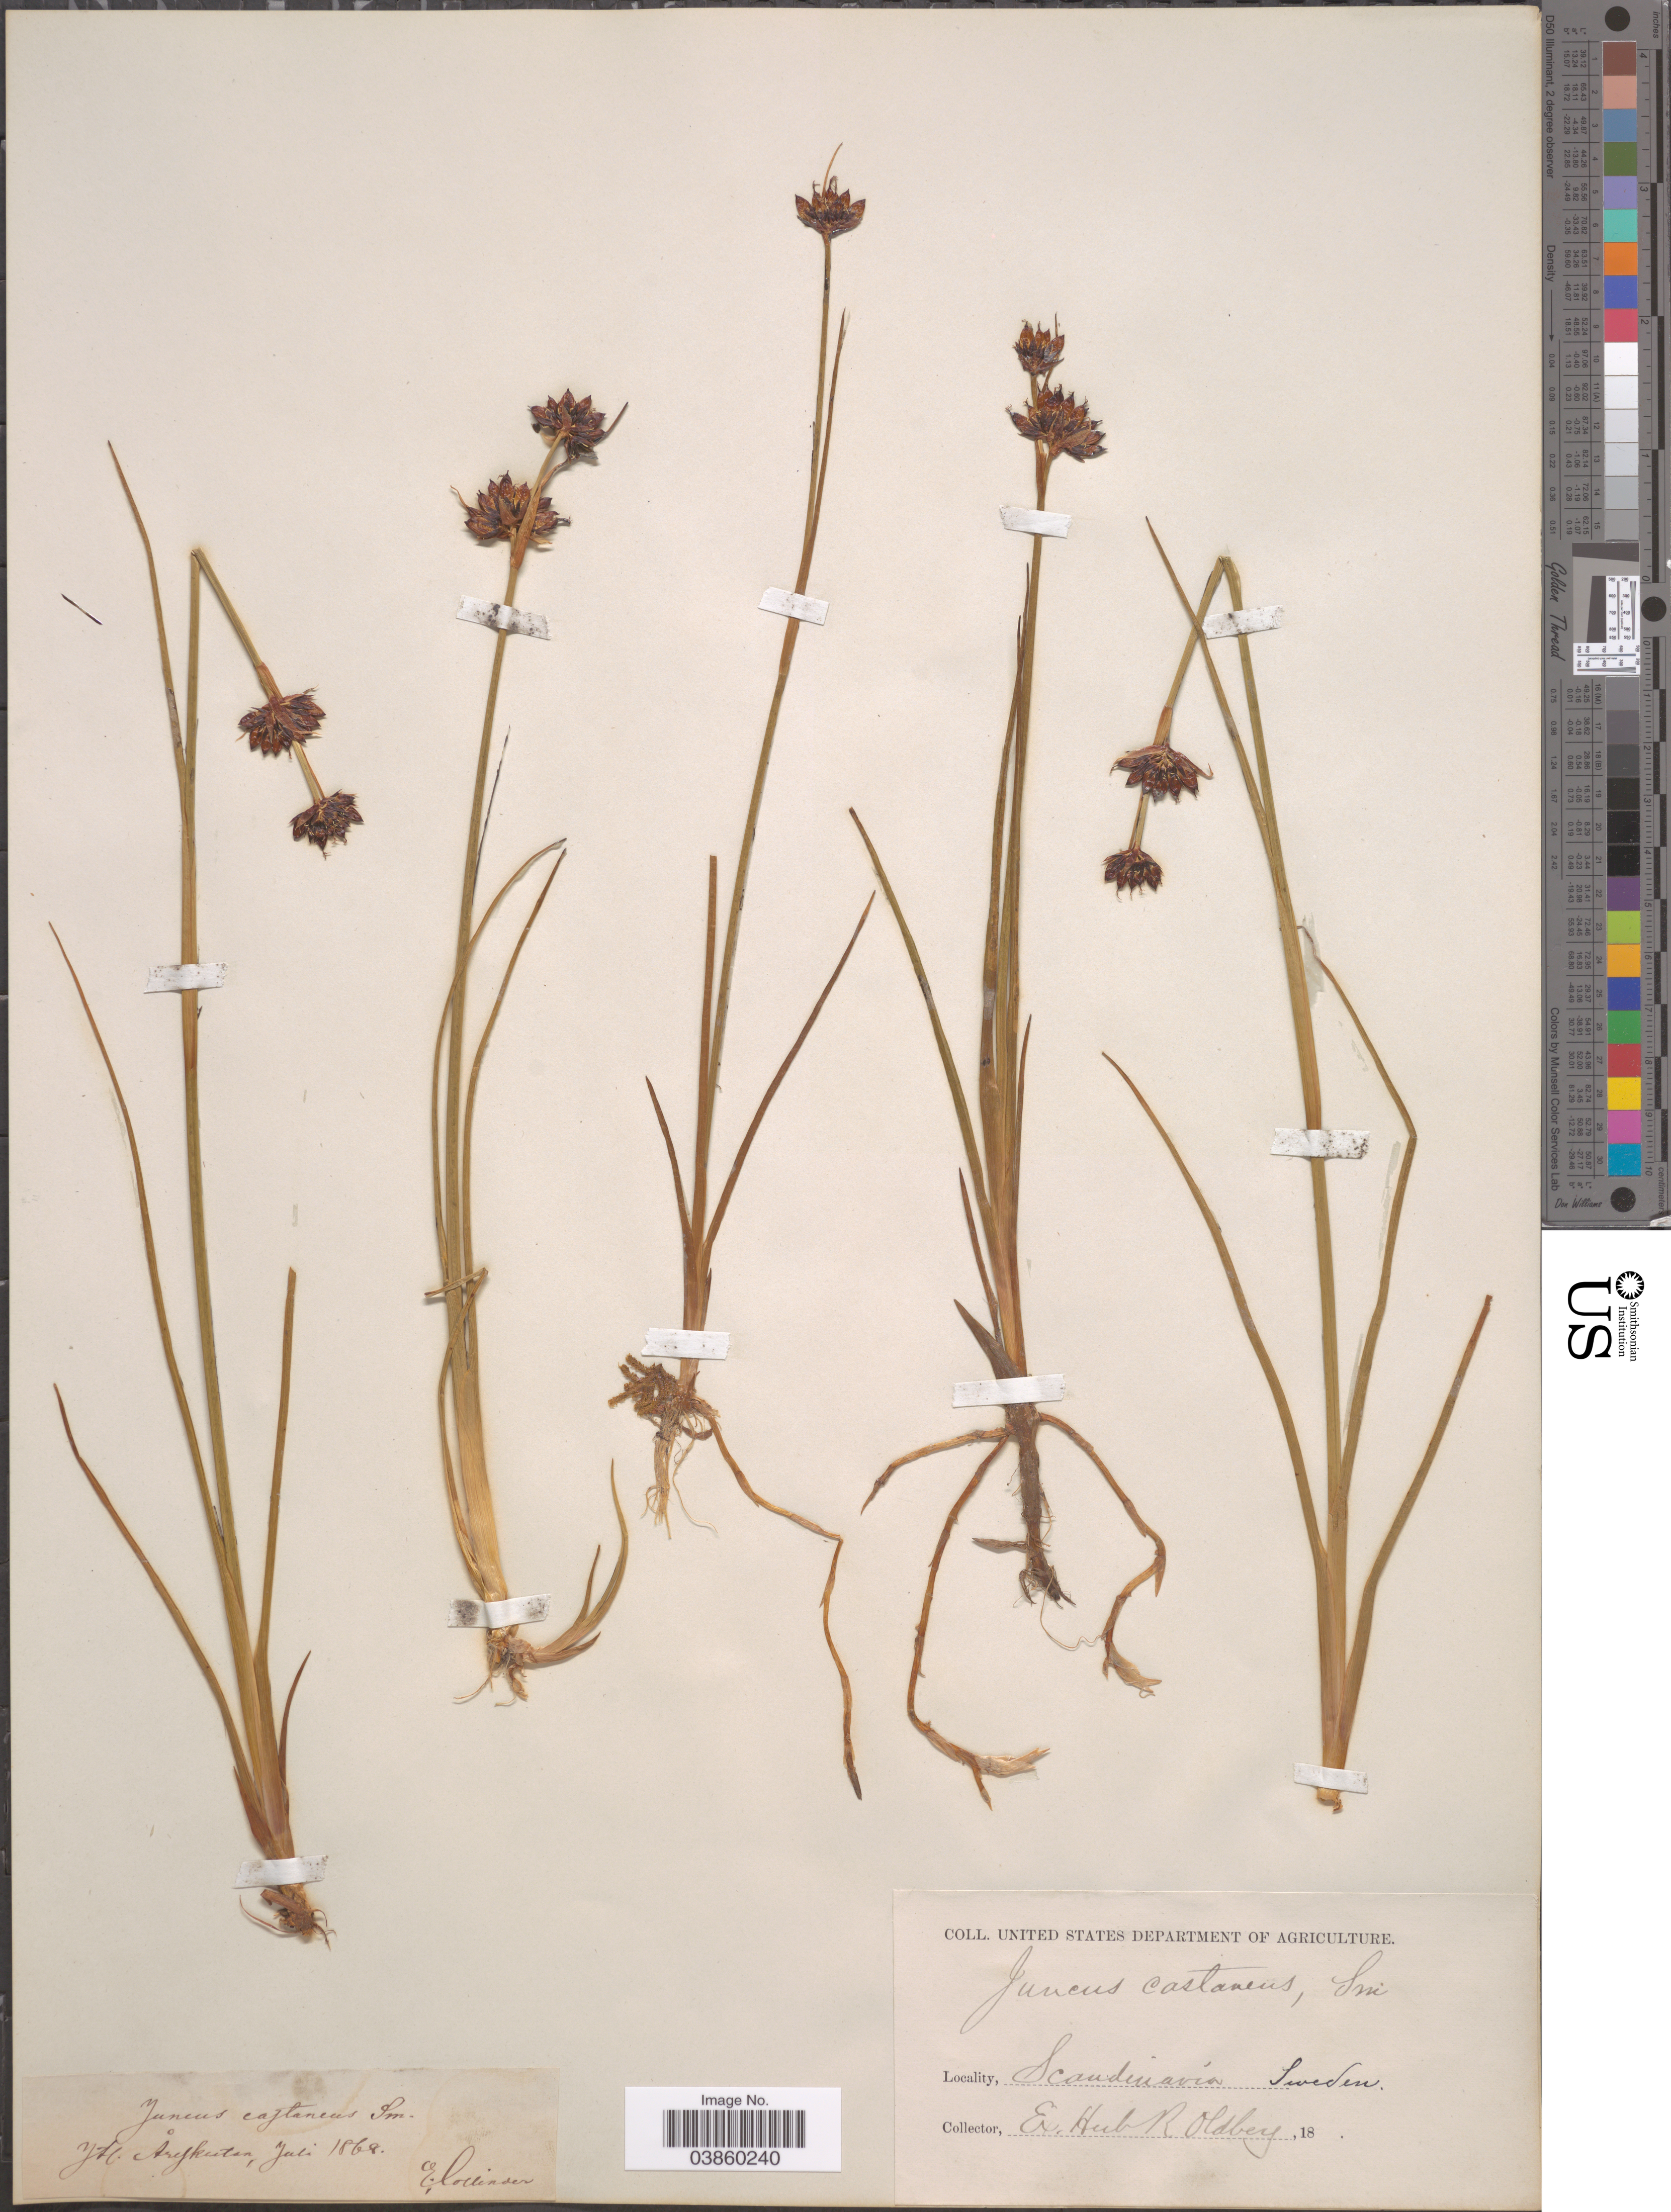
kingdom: Plantae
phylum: Tracheophyta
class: Liliopsida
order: Poales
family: Juncaceae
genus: Juncus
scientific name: Juncus castaneus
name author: Sm.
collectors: E. Collinder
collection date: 1868-07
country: Sweden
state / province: Jämtland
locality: Jtl. Areskutan Scandinavia.